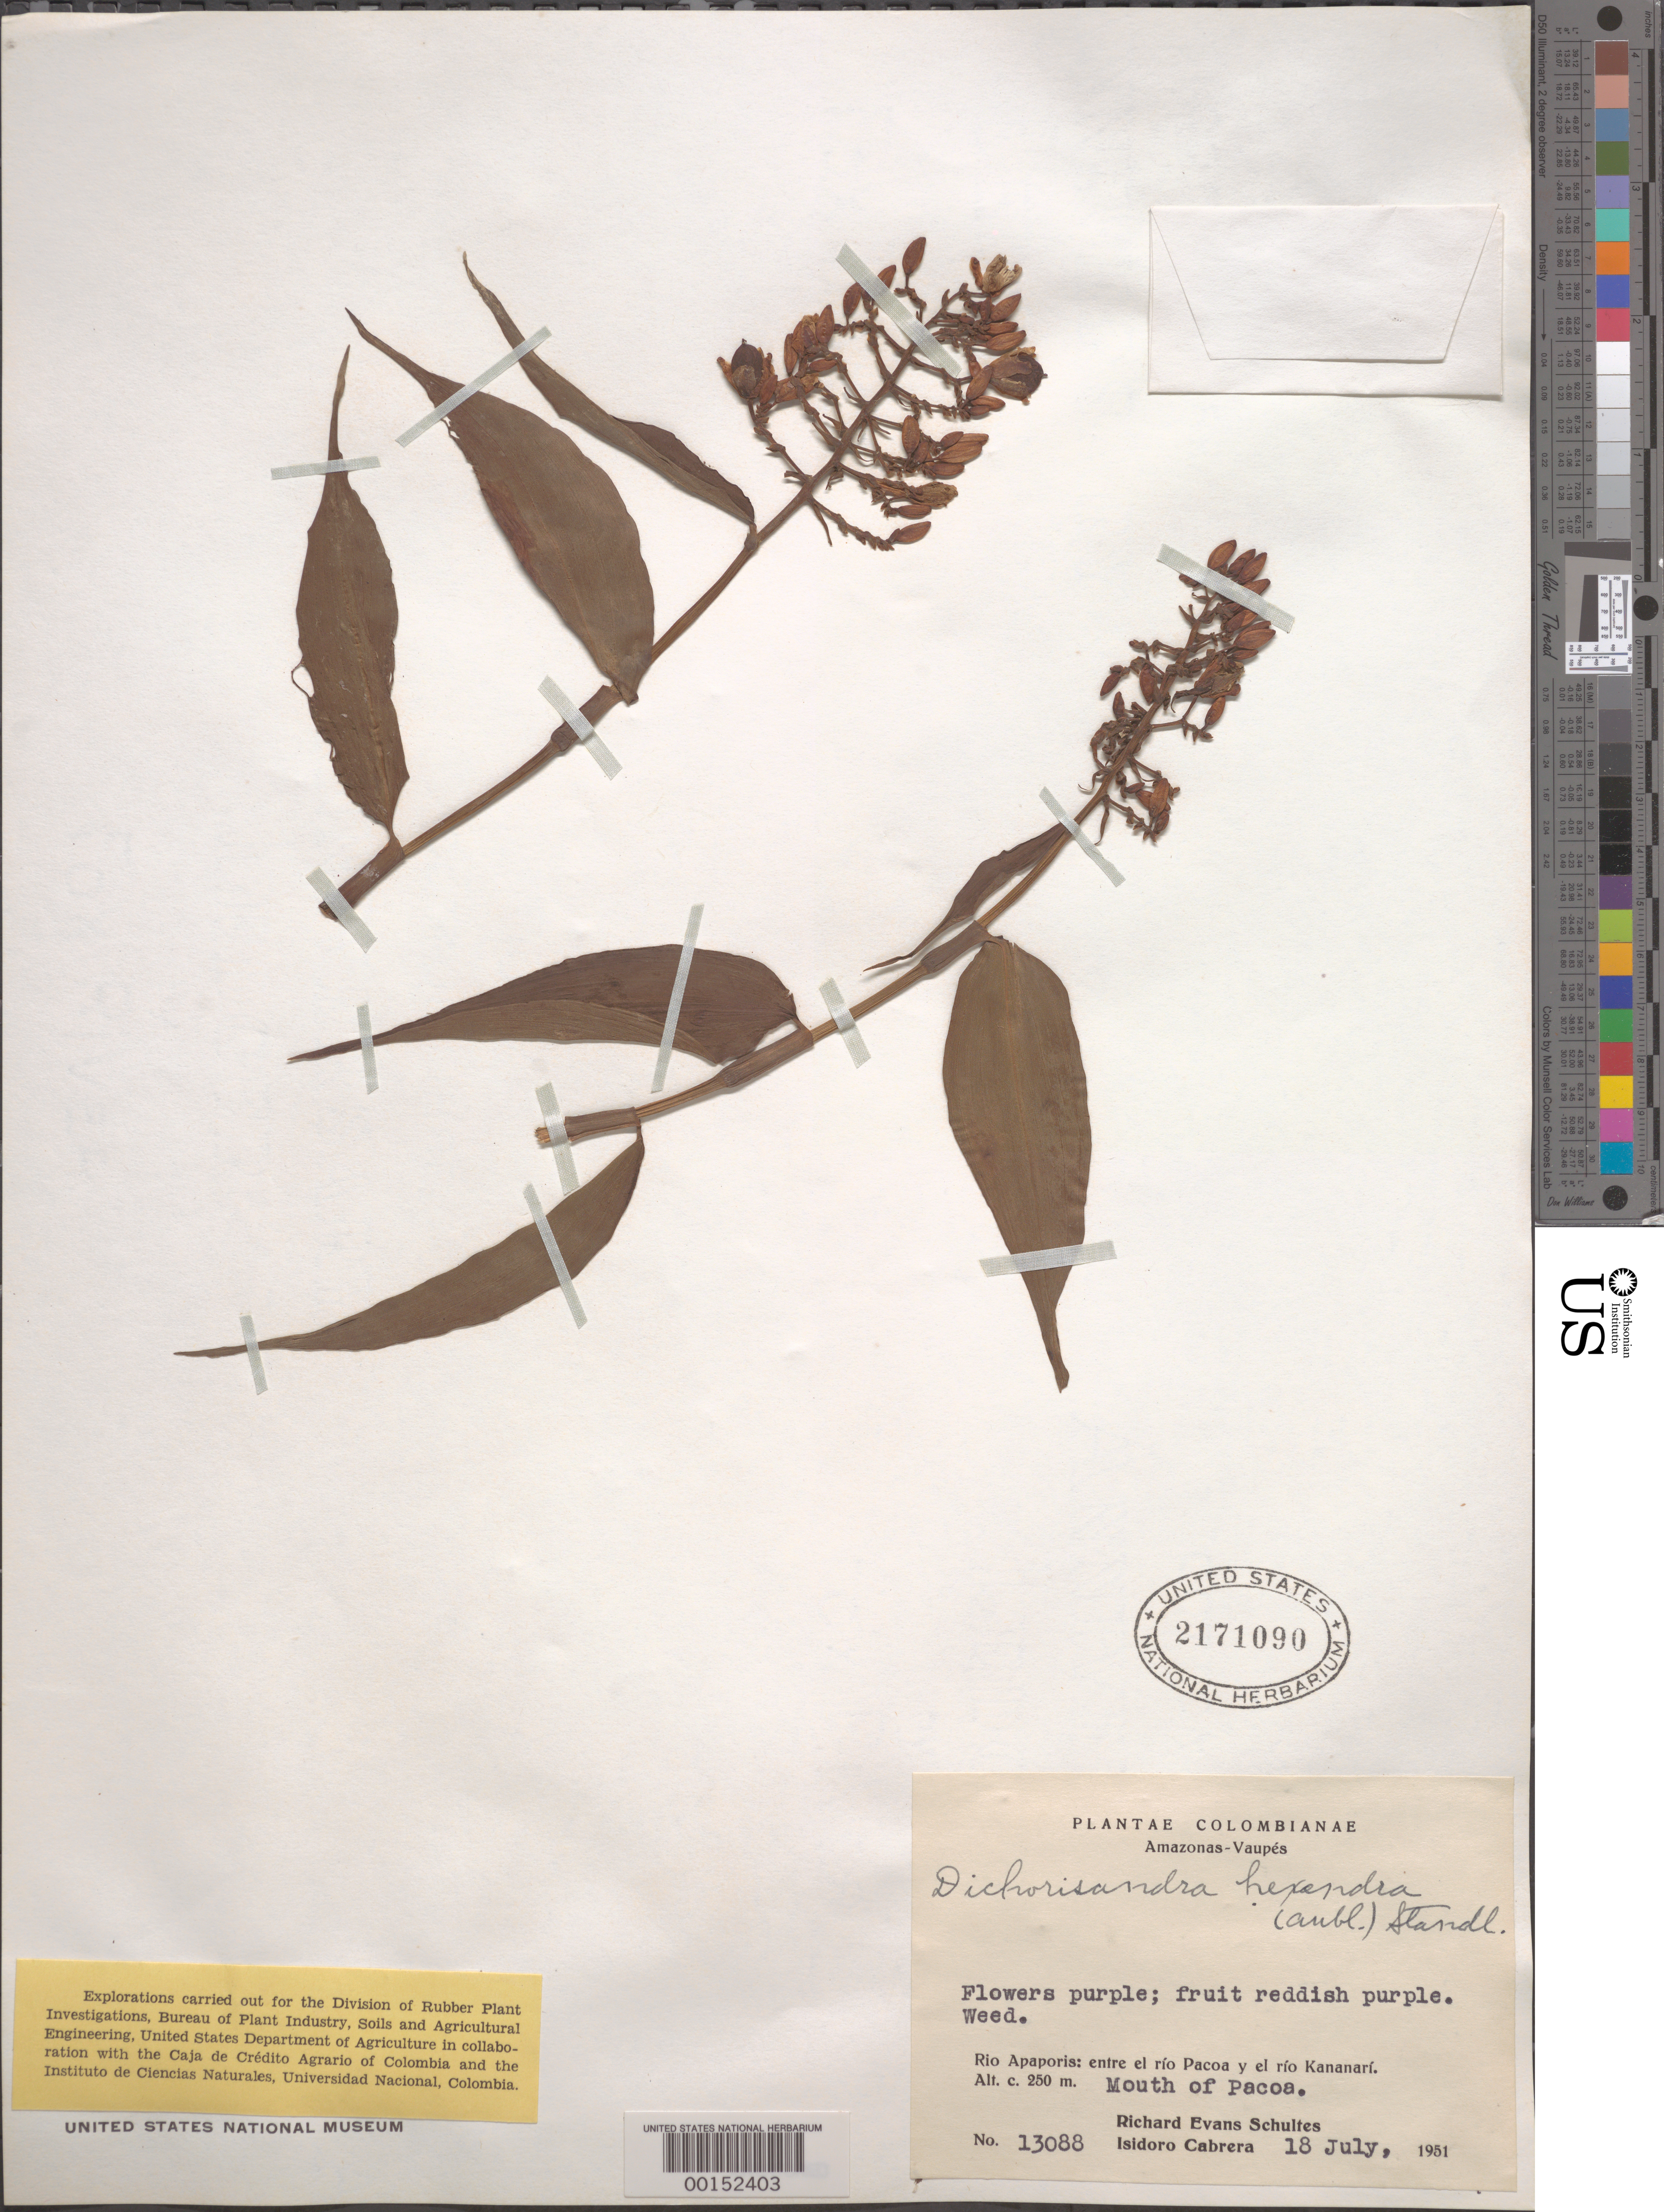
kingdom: Plantae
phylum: Tracheophyta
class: Liliopsida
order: Commelinales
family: Commelinaceae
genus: Dichorisandra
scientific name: Dichorisandra hexandra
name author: (Aubl.) Standl.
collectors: R. E. Schultes & I. Cabrera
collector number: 13088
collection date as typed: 18 Jul 1951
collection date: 1951-07-18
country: Colombia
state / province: Amazônas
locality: Rio Apaporis, near mouth of Rio Pocoa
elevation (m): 250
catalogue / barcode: US 2171090